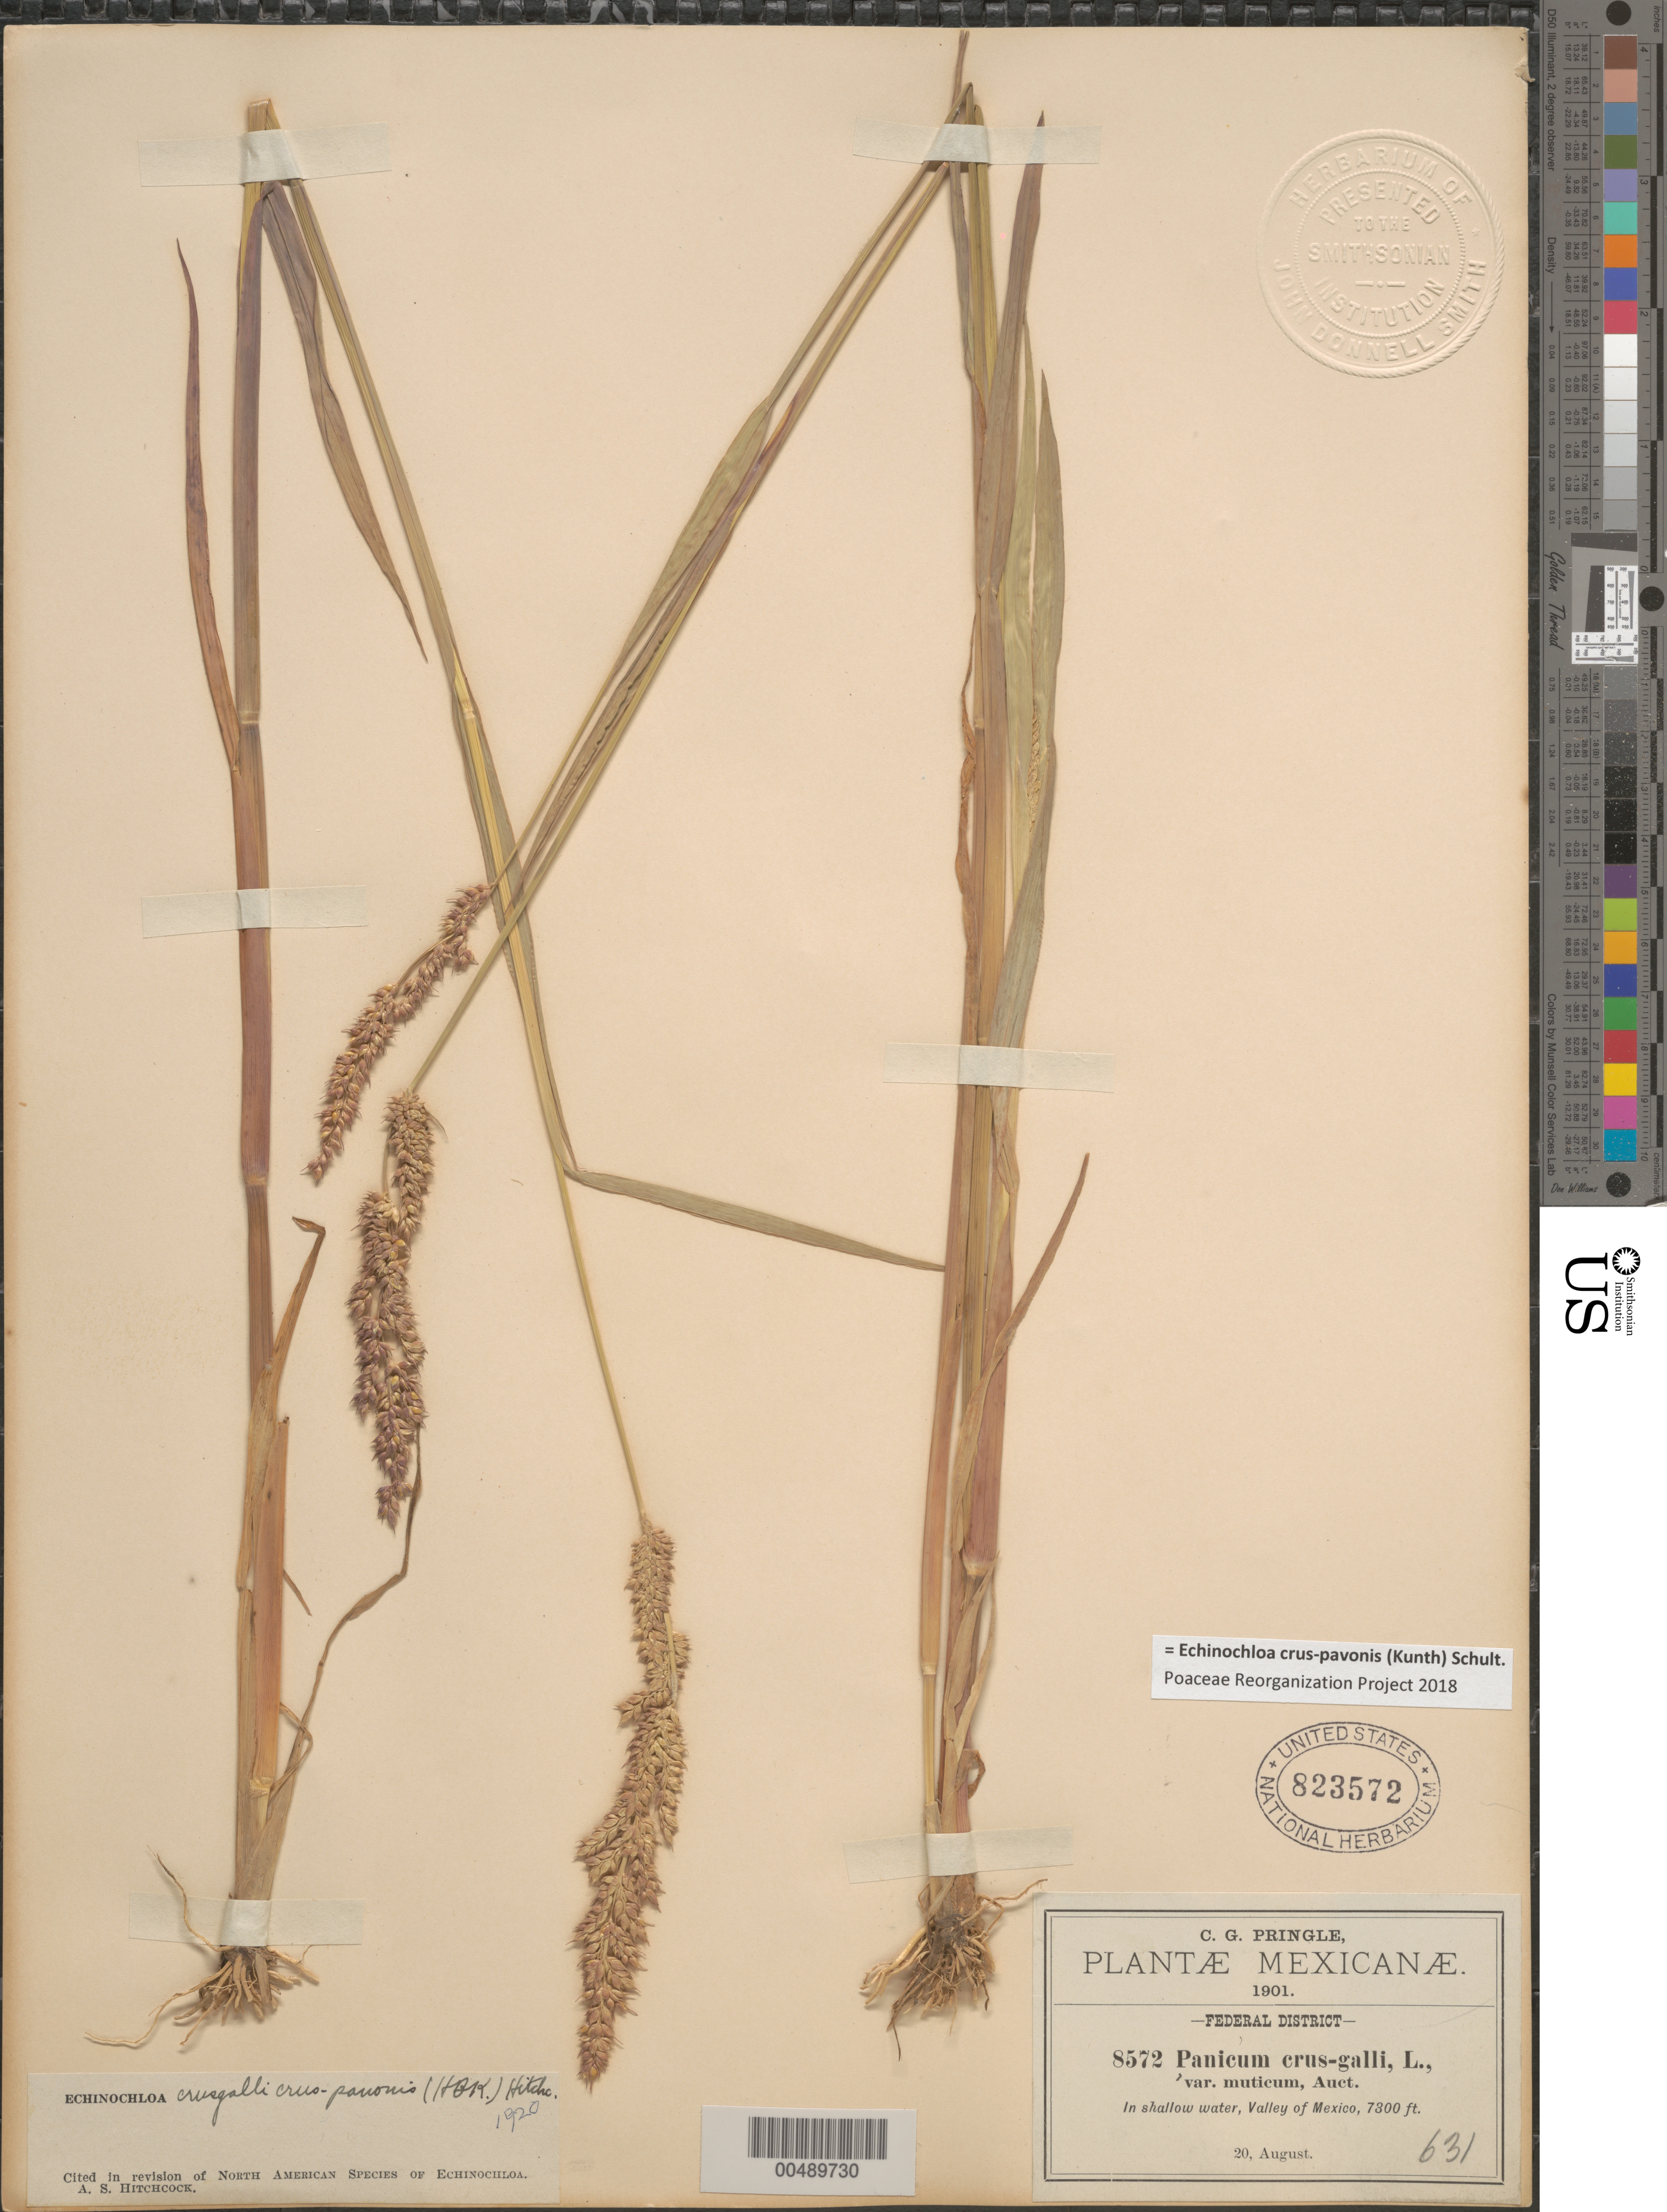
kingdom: Plantae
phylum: Tracheophyta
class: Liliopsida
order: Poales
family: Poaceae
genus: Echinochloa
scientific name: Echinochloa crus-pavonis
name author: (Kunth) Schult.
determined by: Poaceae Reorganization Project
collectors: C. G. Pringle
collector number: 8572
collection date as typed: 20 Aug 1901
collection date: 1901-08-20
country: Mexico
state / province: Distrito Federal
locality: Valley of Mexico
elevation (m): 2225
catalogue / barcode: US 823572